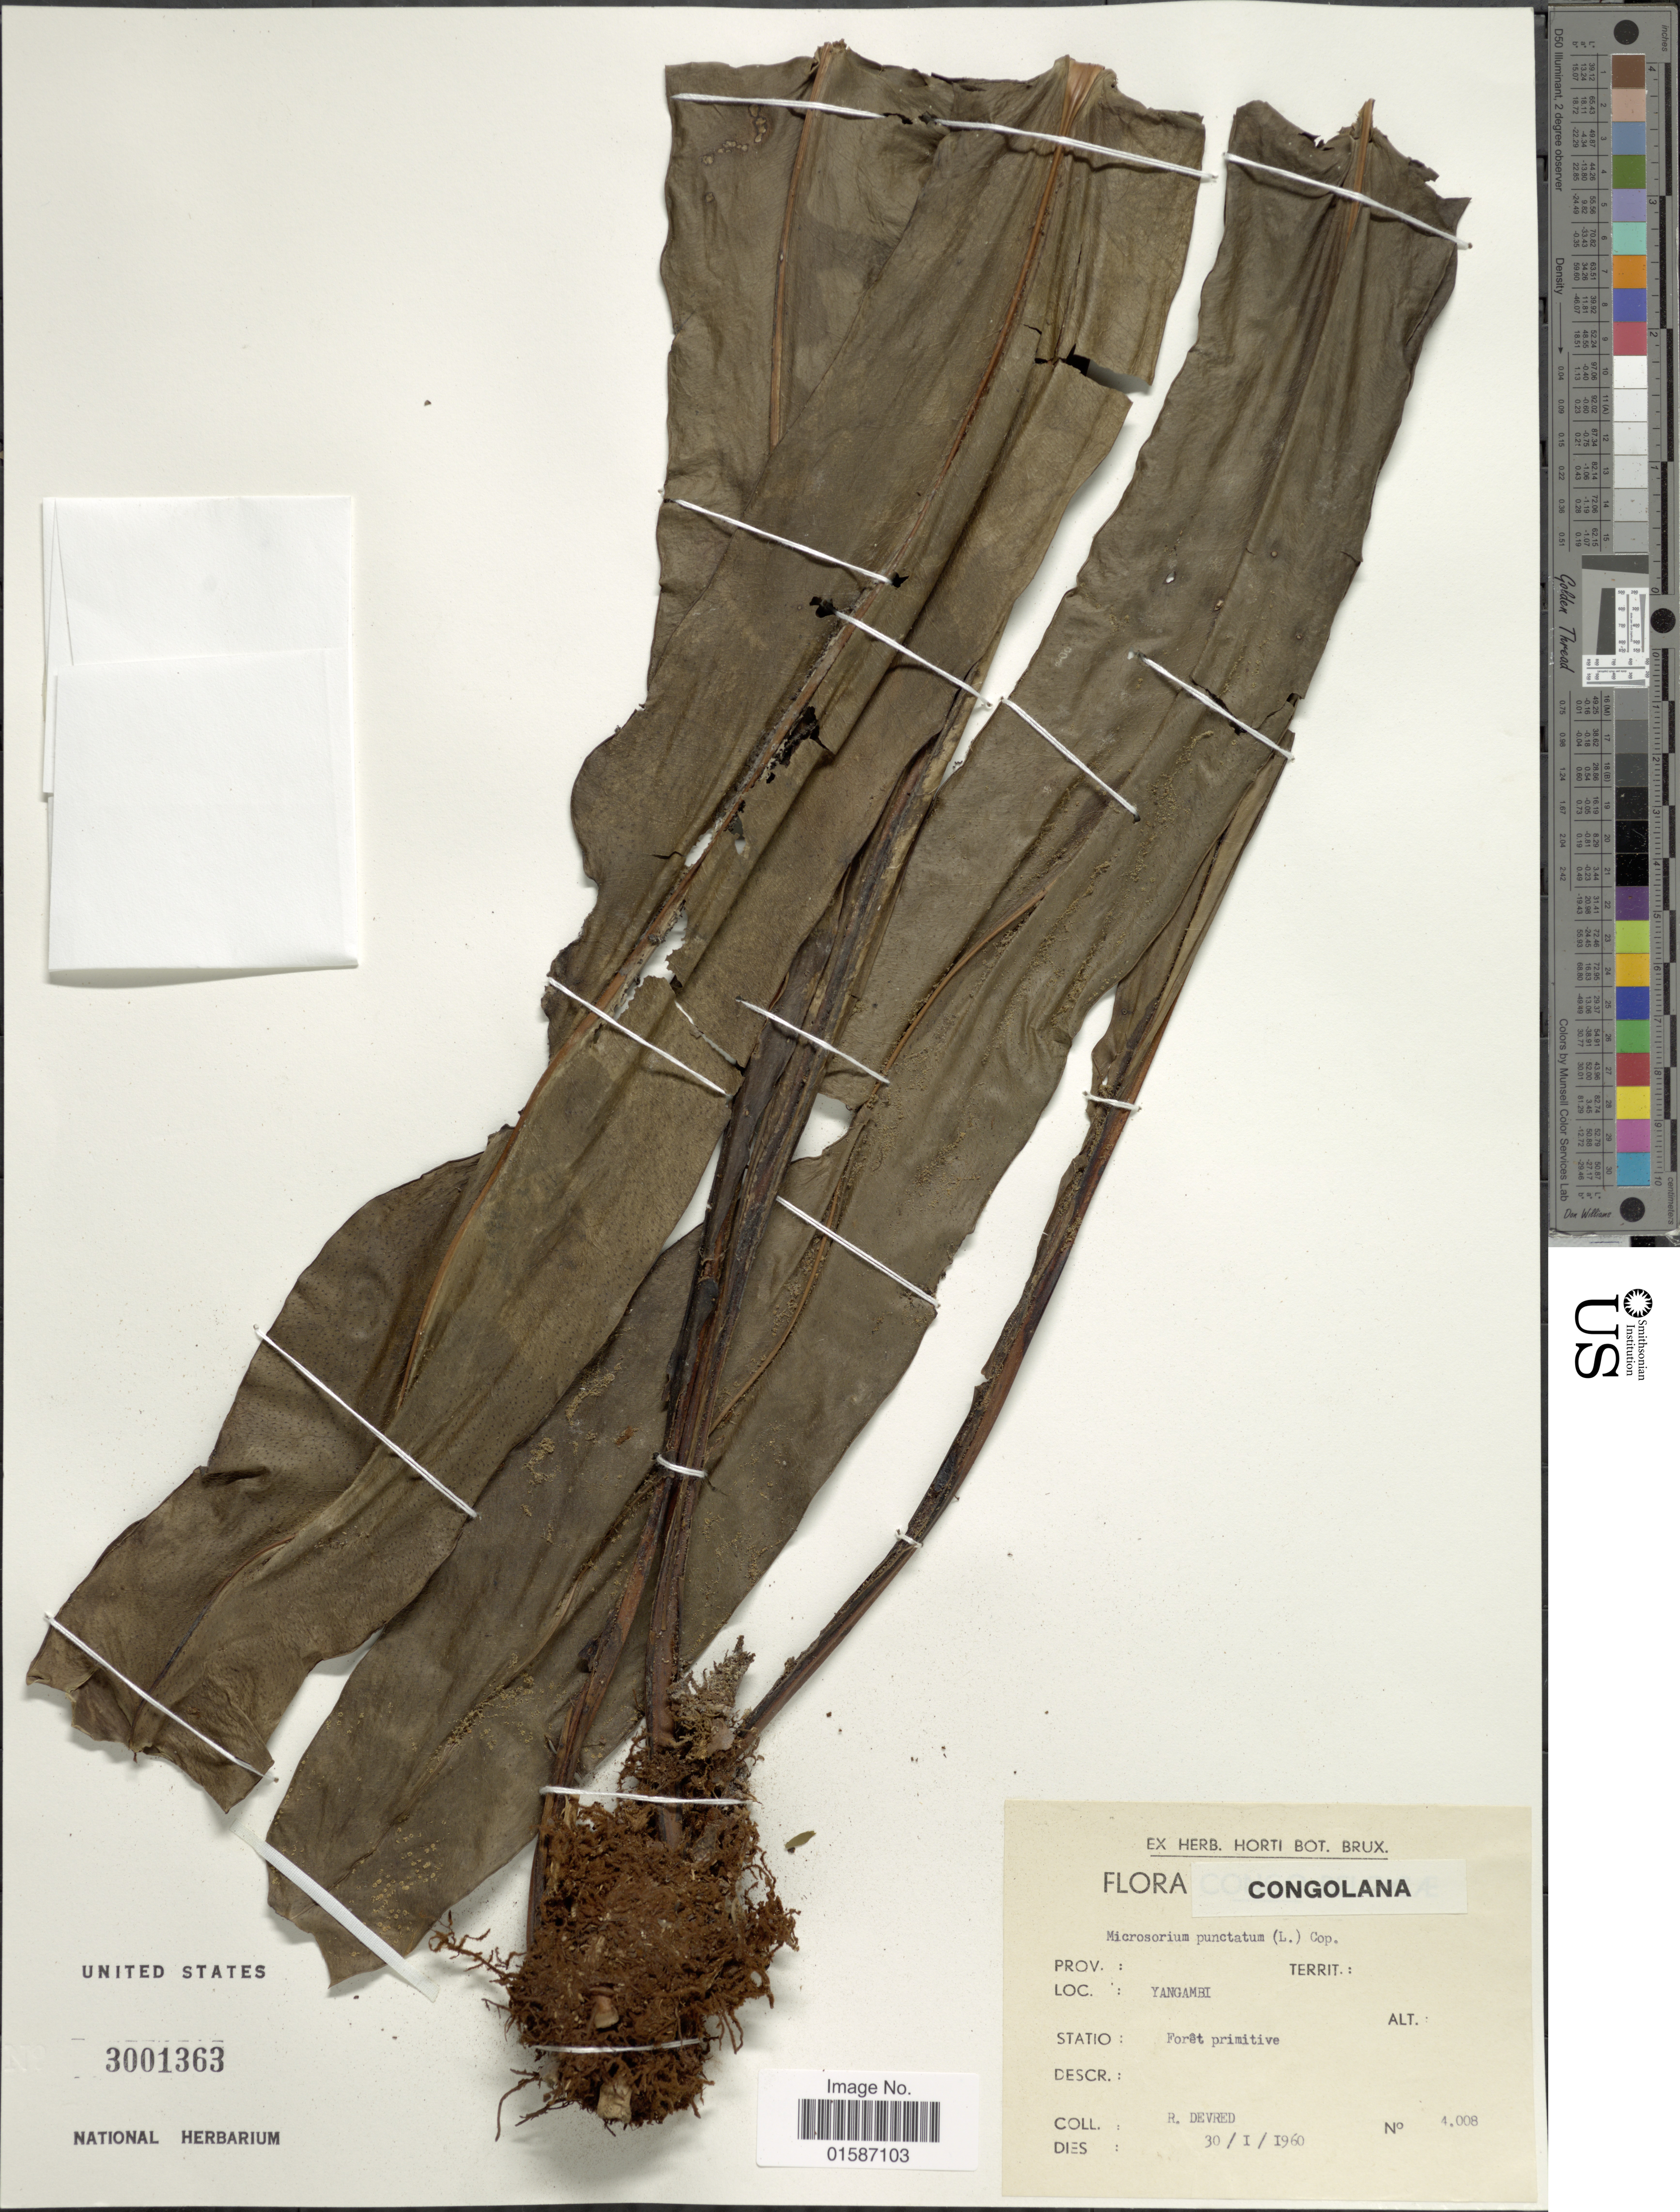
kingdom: Plantae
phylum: Tracheophyta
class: Polypodiopsida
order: Polypodiales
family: Polypodiaceae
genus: Microsorum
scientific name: Microsorum punctatum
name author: (L.) Copel.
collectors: R. Devred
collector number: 4008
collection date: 1960-01-30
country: Congo, Democratic Republic of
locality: Congolana, Yangambi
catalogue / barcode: US 3001363